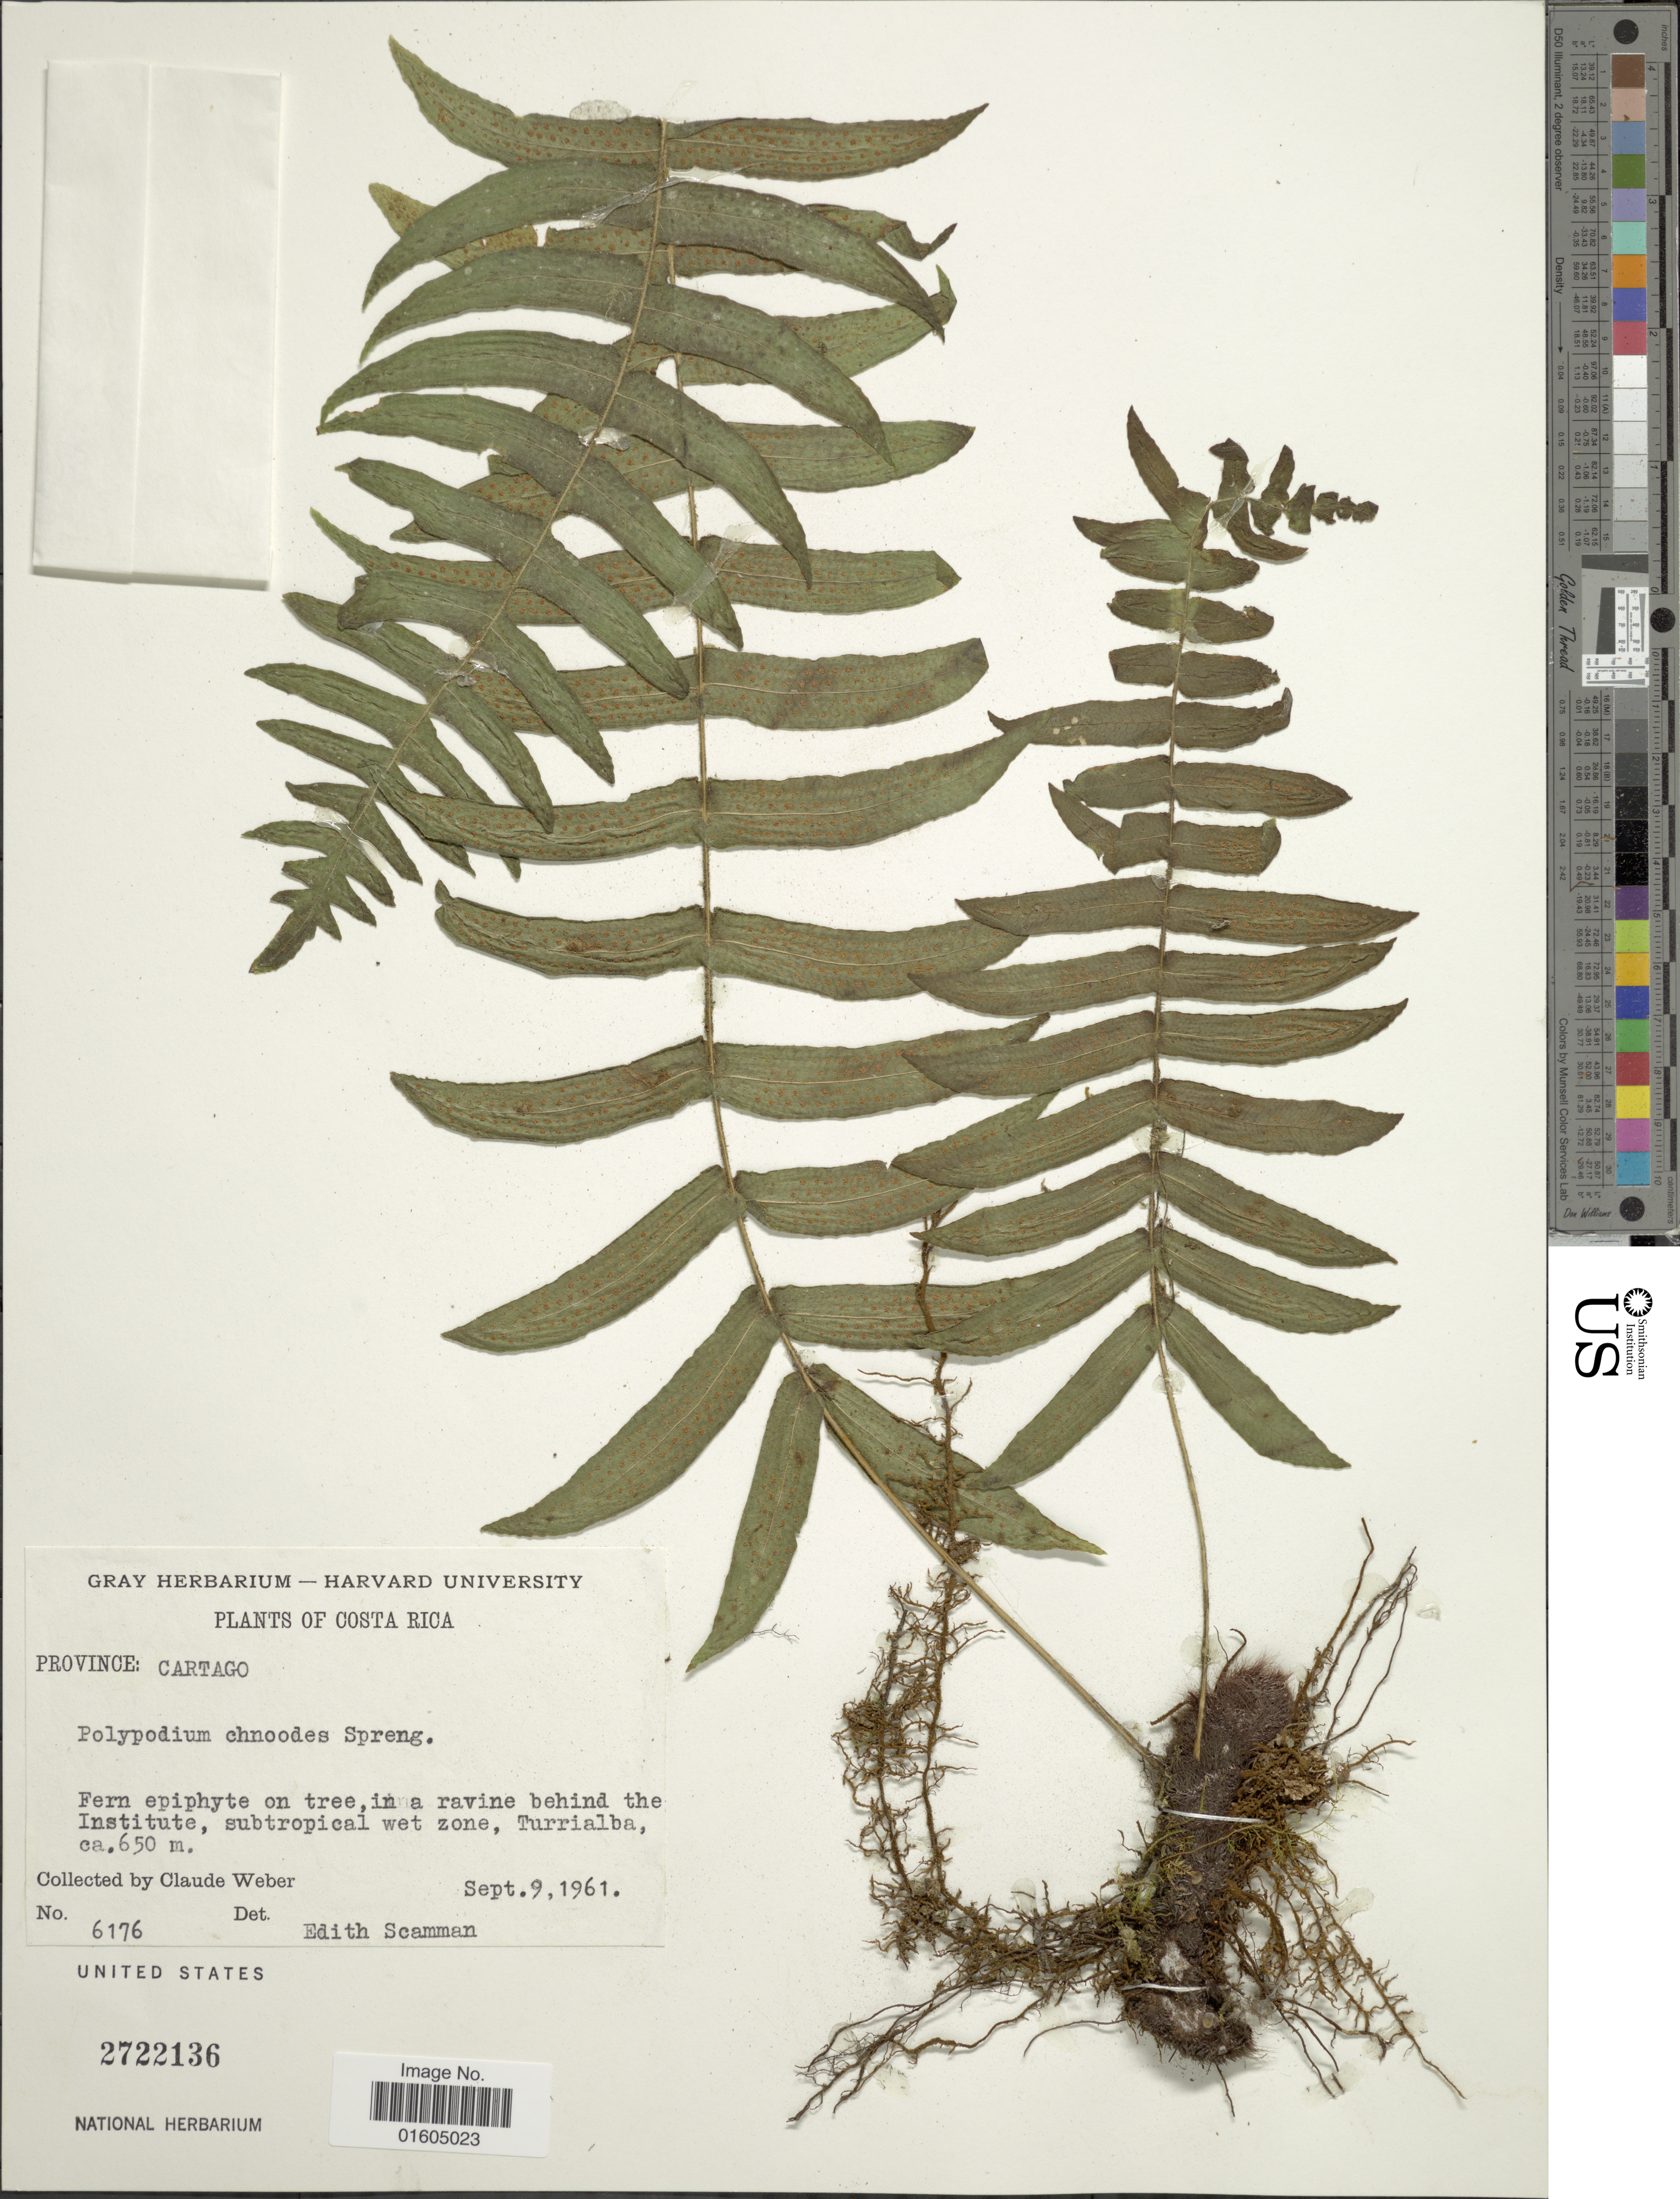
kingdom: Plantae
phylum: Tracheophyta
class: Polypodiopsida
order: Polypodiales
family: Polypodiaceae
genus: Serpocaulon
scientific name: Serpocaulon dissimile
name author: (L.) A.R. Sm.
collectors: C. Weber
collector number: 6176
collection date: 1961-09-09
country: Costa Rica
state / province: Cartago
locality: Costa Rica. Province: Cartago. in a ravine behind the Institute, subtropical wet zone, Turrialba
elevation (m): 650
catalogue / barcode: US 2722136